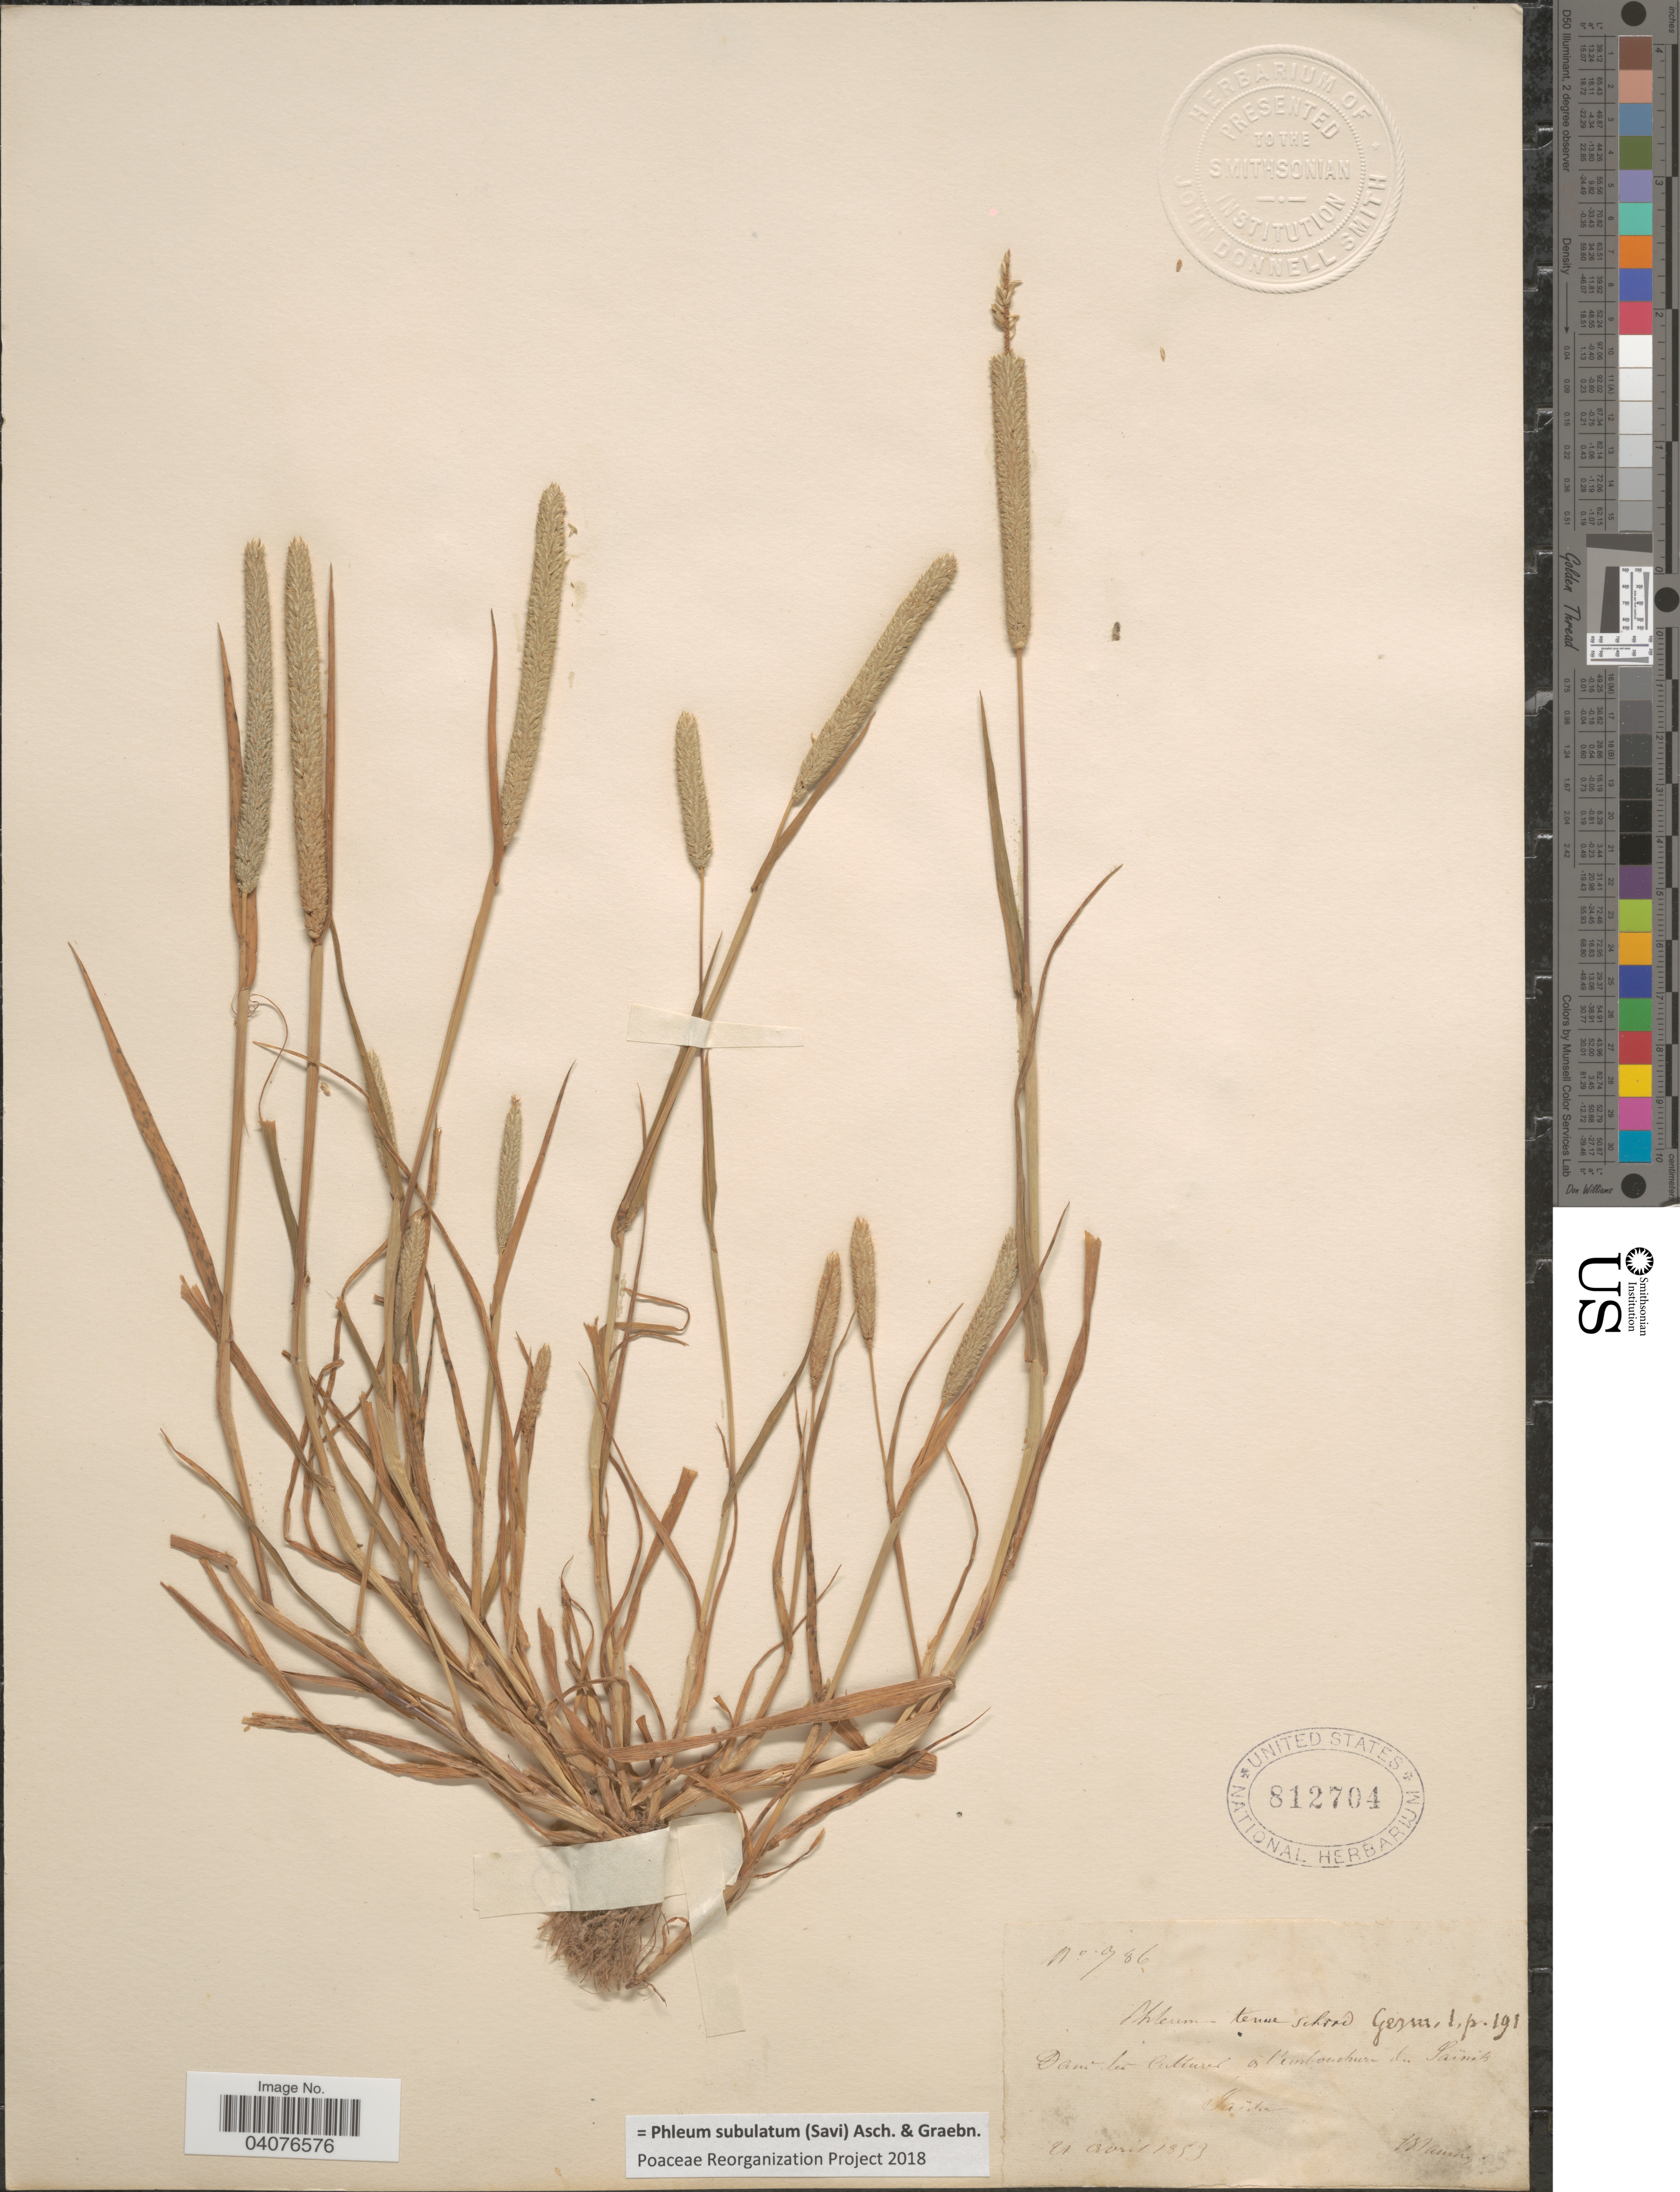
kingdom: Plantae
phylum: Tracheophyta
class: Liliopsida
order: Poales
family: Poaceae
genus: Phleum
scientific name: Phleum subulatum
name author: (Savi) Asch. & Graeb.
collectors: B. Rambo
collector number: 786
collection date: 1853-04-21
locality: Dans les cultures à l'émbouchure du Saïnis. Saïda [interpreted].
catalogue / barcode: US 812704